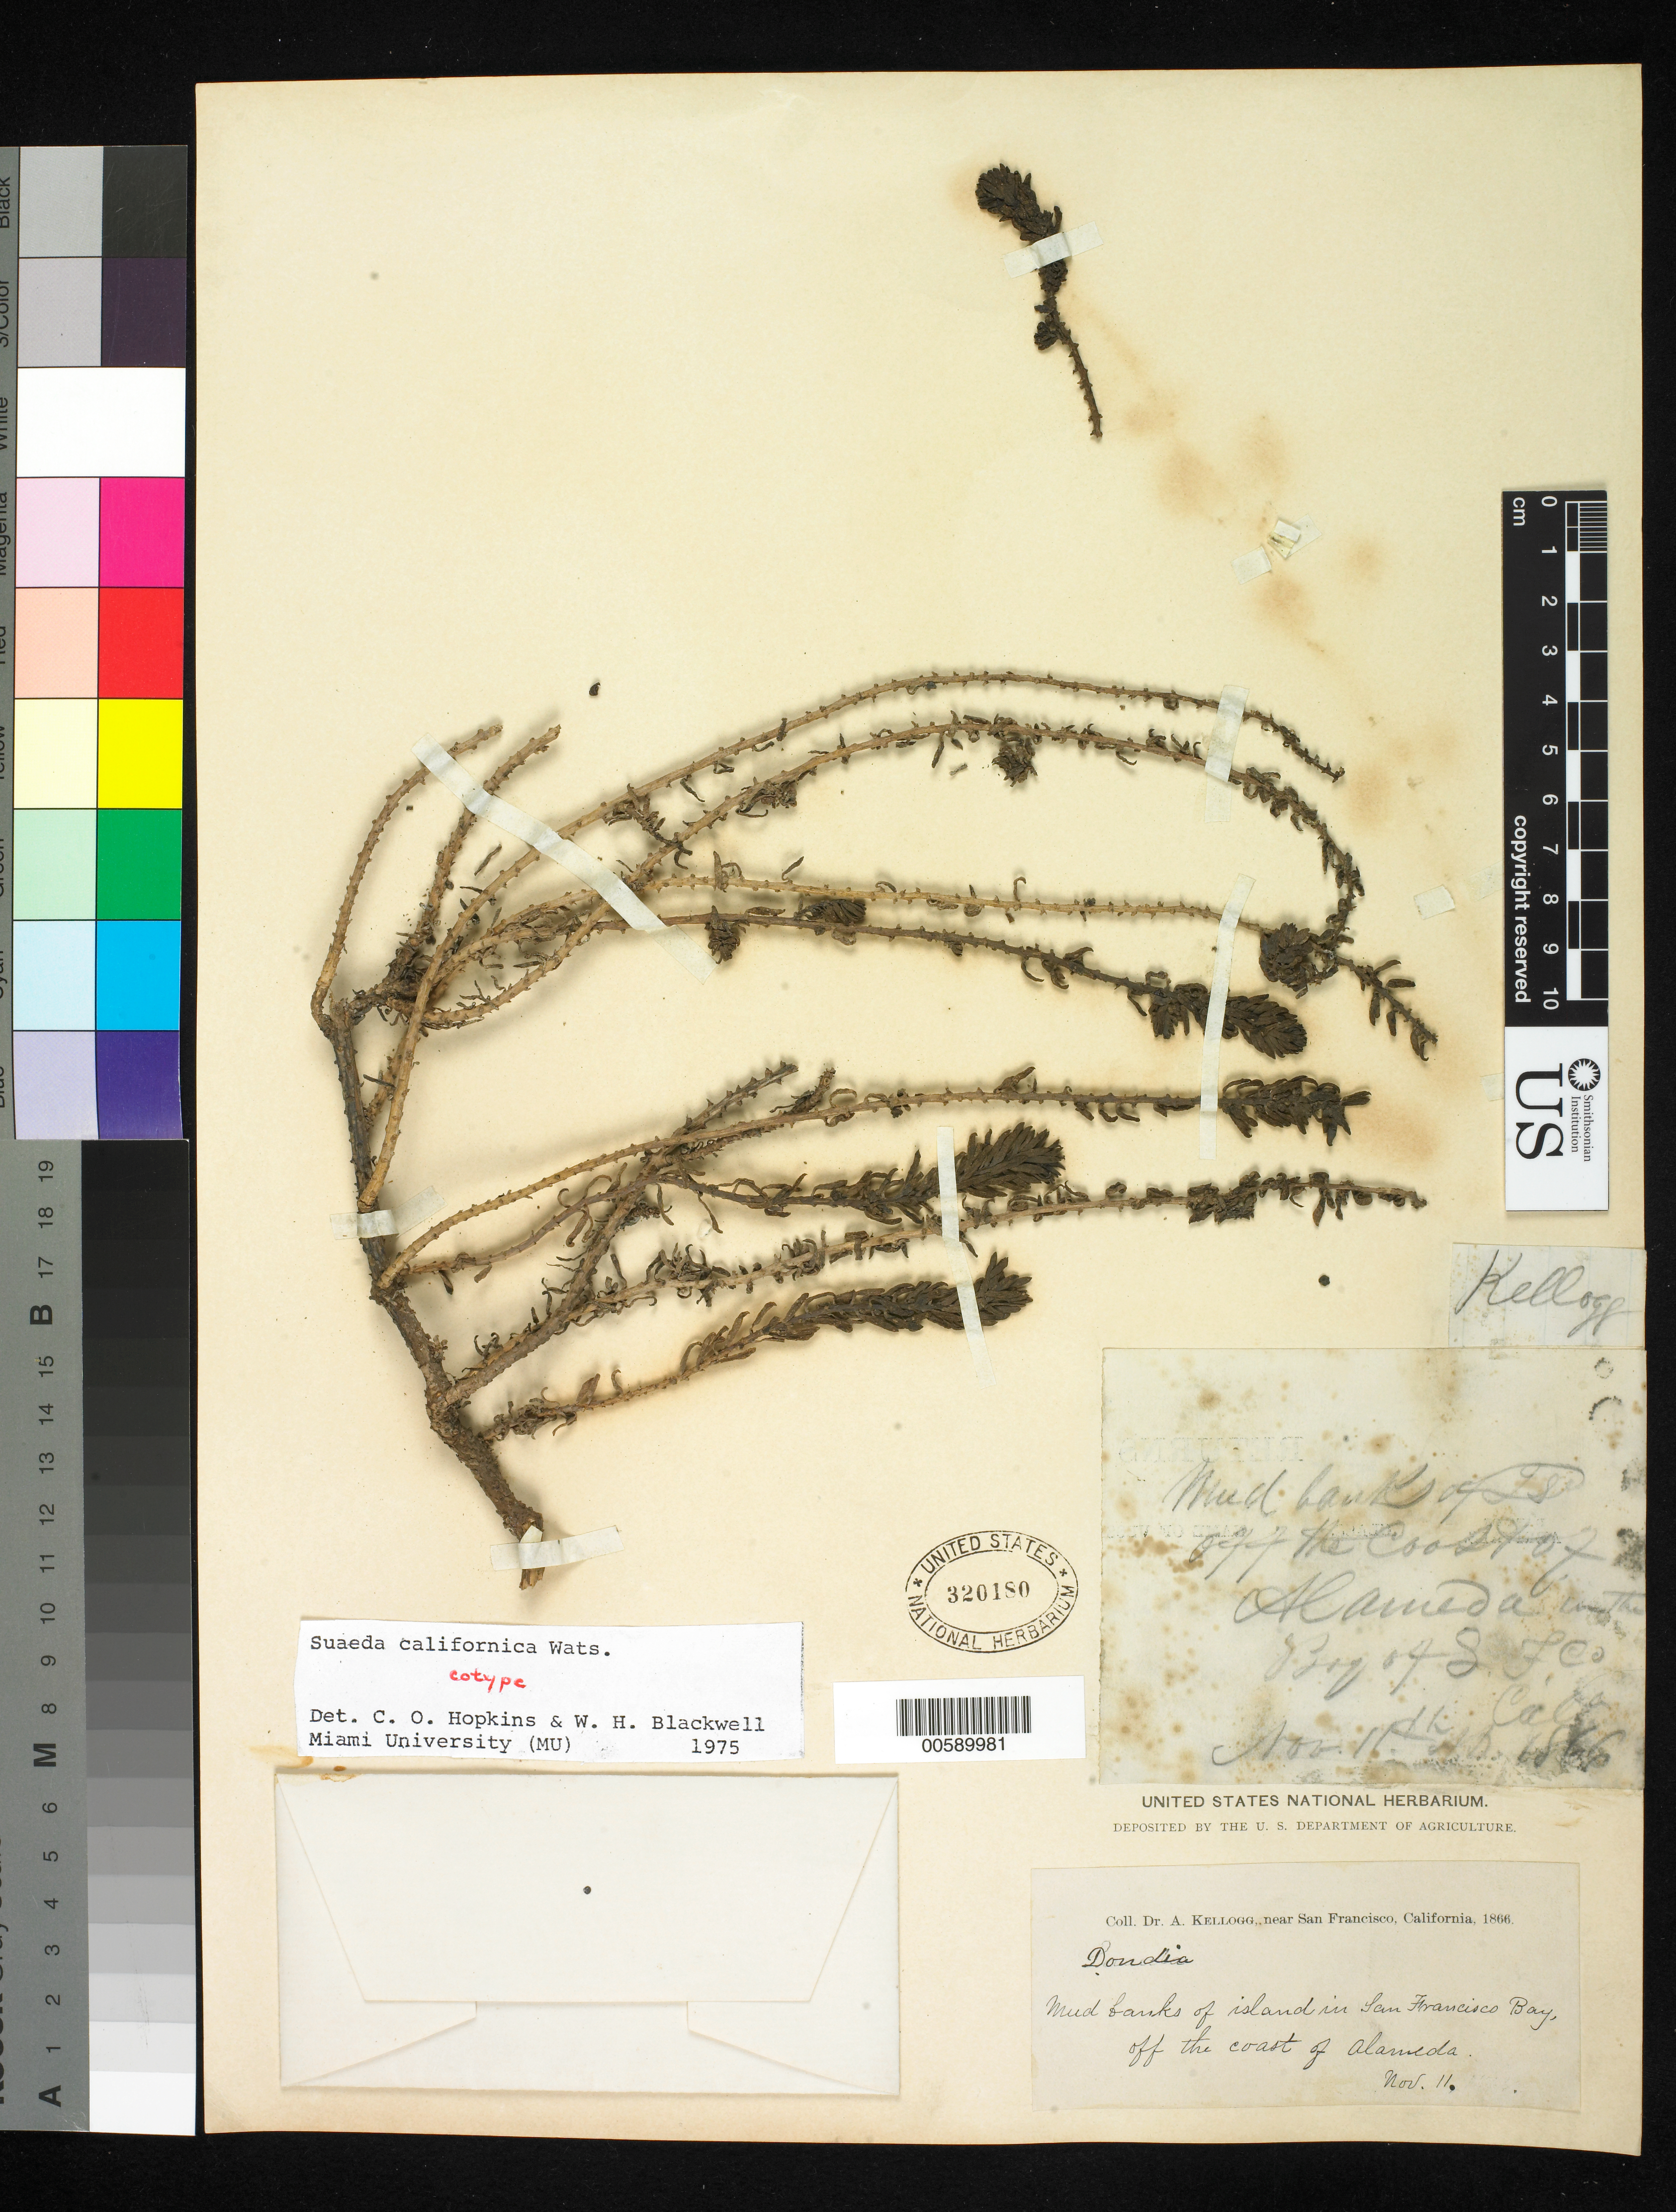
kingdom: Plantae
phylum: Tracheophyta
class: Magnoliopsida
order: Caryophyllales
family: Amaranthaceae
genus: Suaeda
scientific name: Suaeda californica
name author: S. Watson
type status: Syntype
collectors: A. Kellogg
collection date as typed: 11 Nov 1866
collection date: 1866-11-11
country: United States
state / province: California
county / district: San Francisco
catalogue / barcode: US 320180